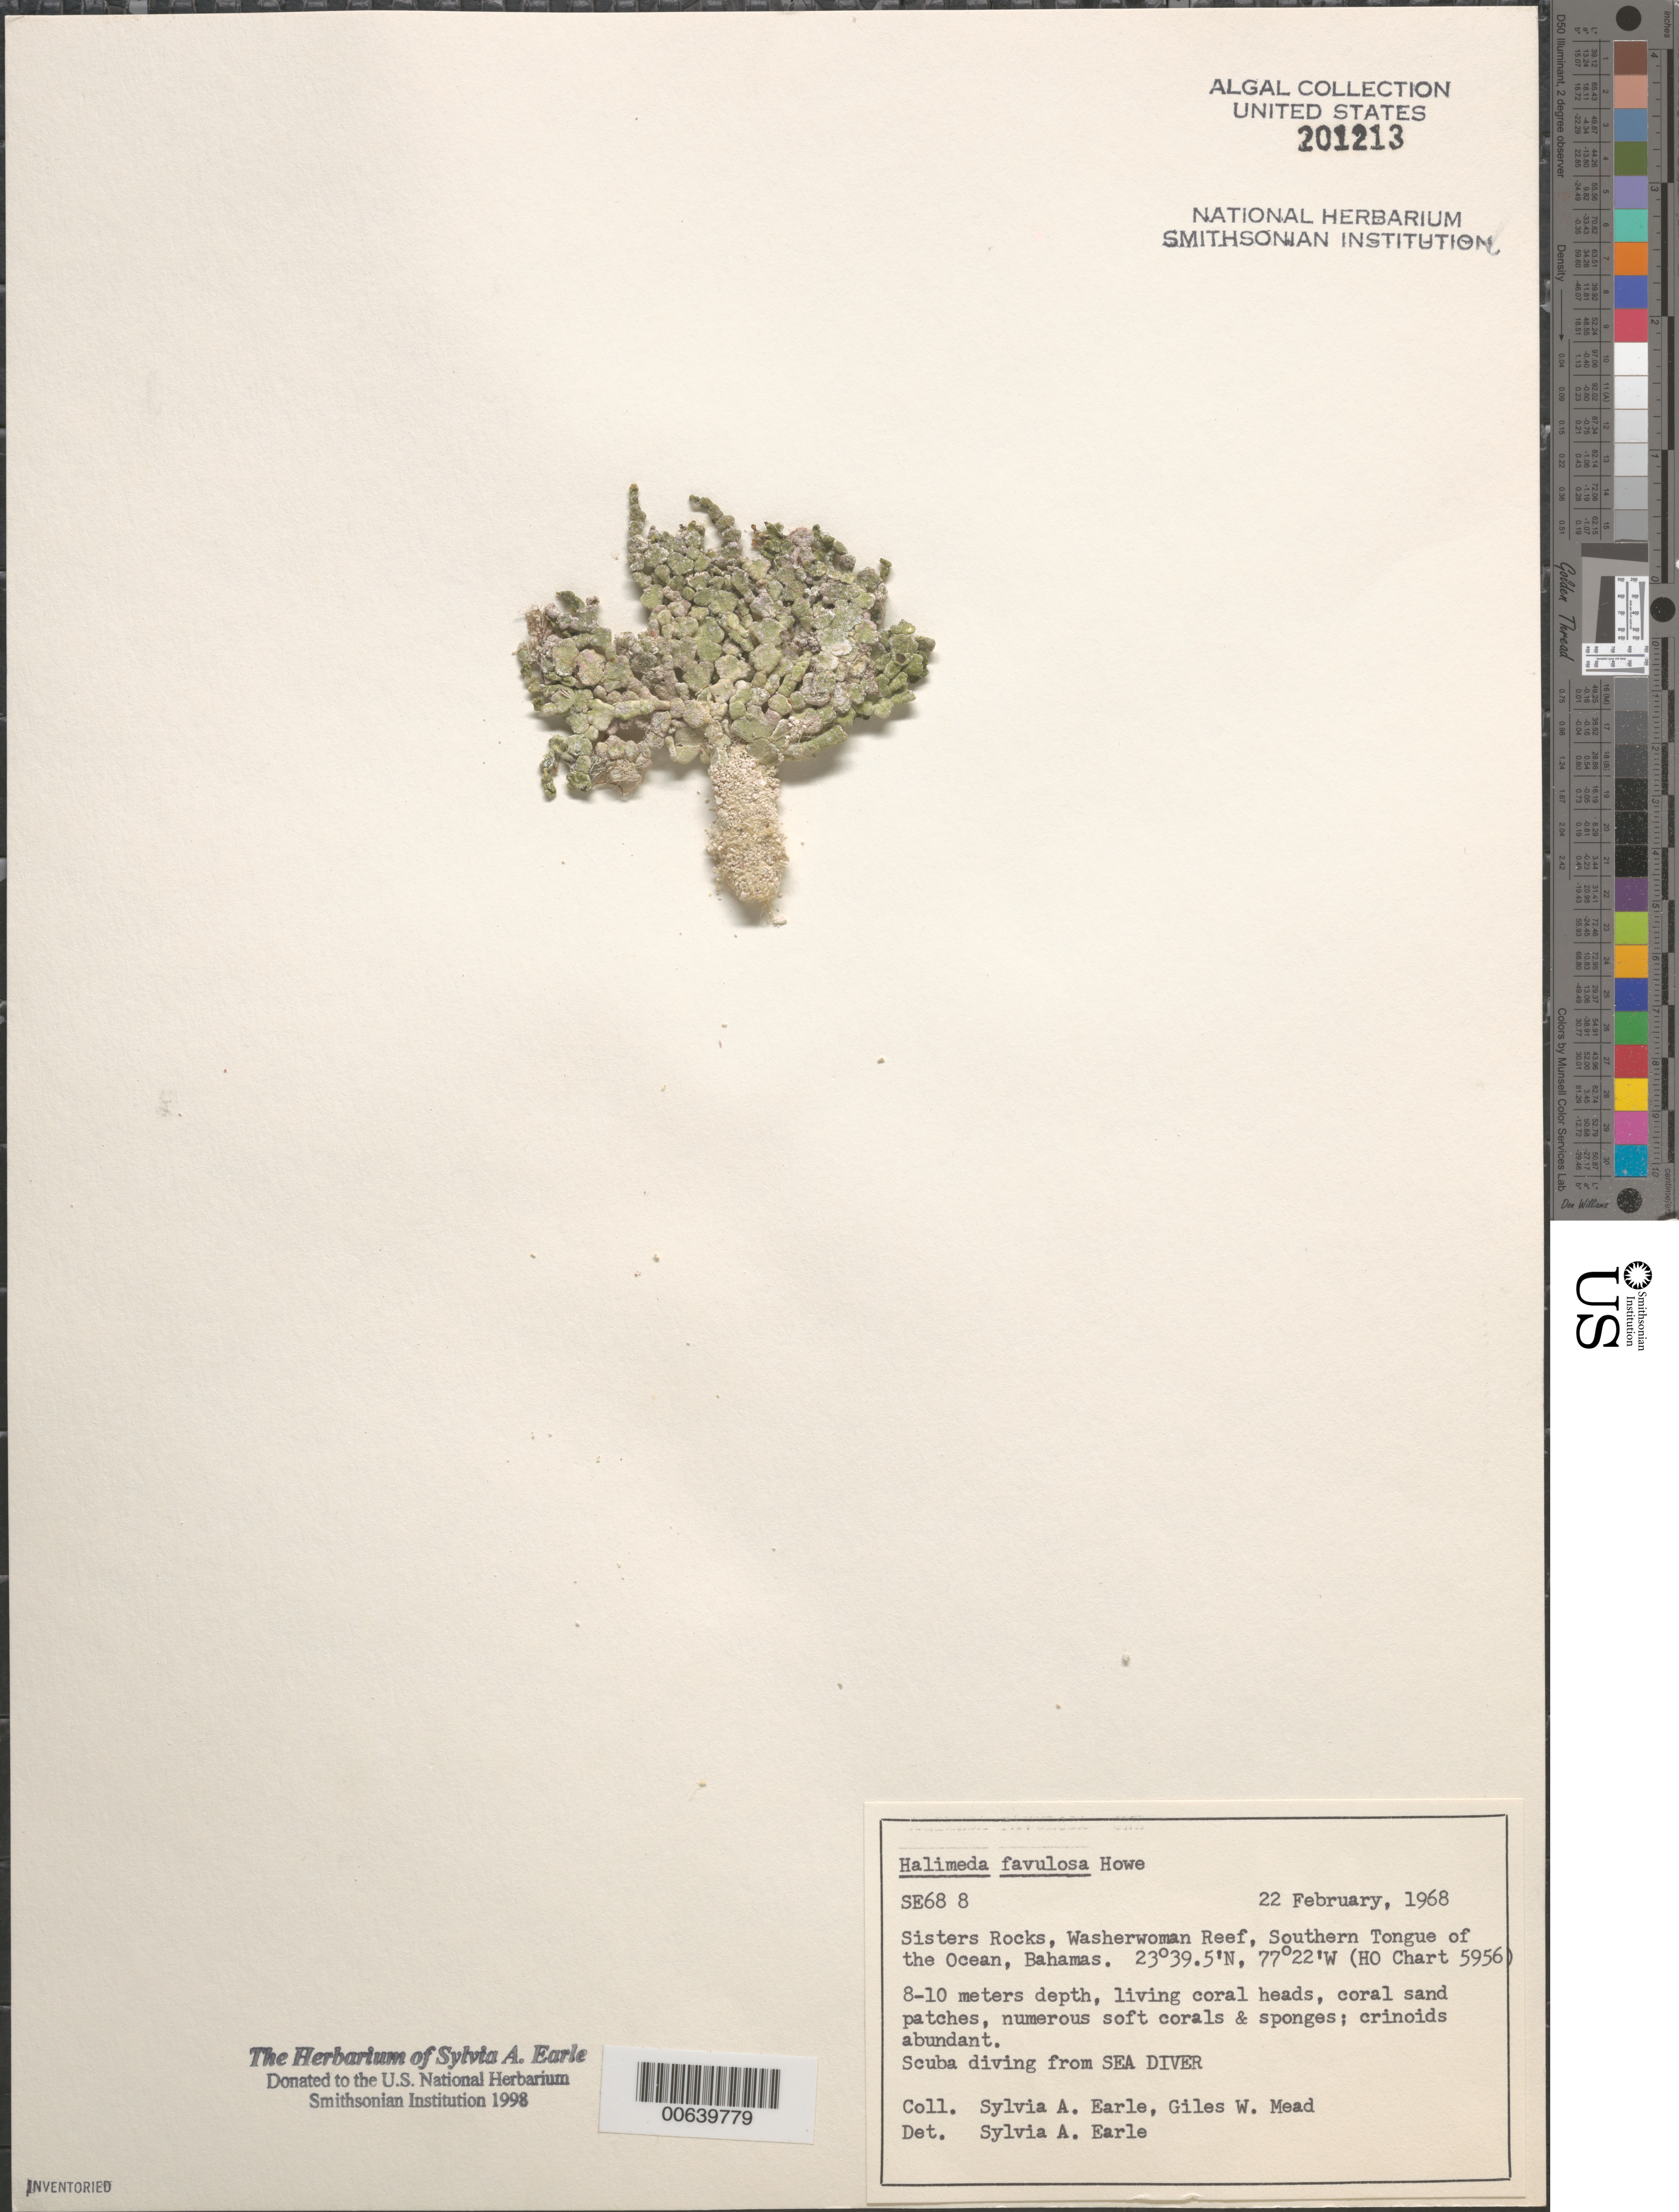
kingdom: Plantae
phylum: Chlorophyta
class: Ulvophyceae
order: Bryopsidales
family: Halimedaceae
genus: Halimeda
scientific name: Halimeda favulosa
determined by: Earle, S. A.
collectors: S. A. Earle & G. W. Mead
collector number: Se 688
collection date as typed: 22 Feb 1968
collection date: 1968-02-22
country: Bahamas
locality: Sisters Rocks, Washerwoman Reef, Southern Tongue of the Ocean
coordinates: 23 39.5' N, 77 22' W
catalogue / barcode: US 201213